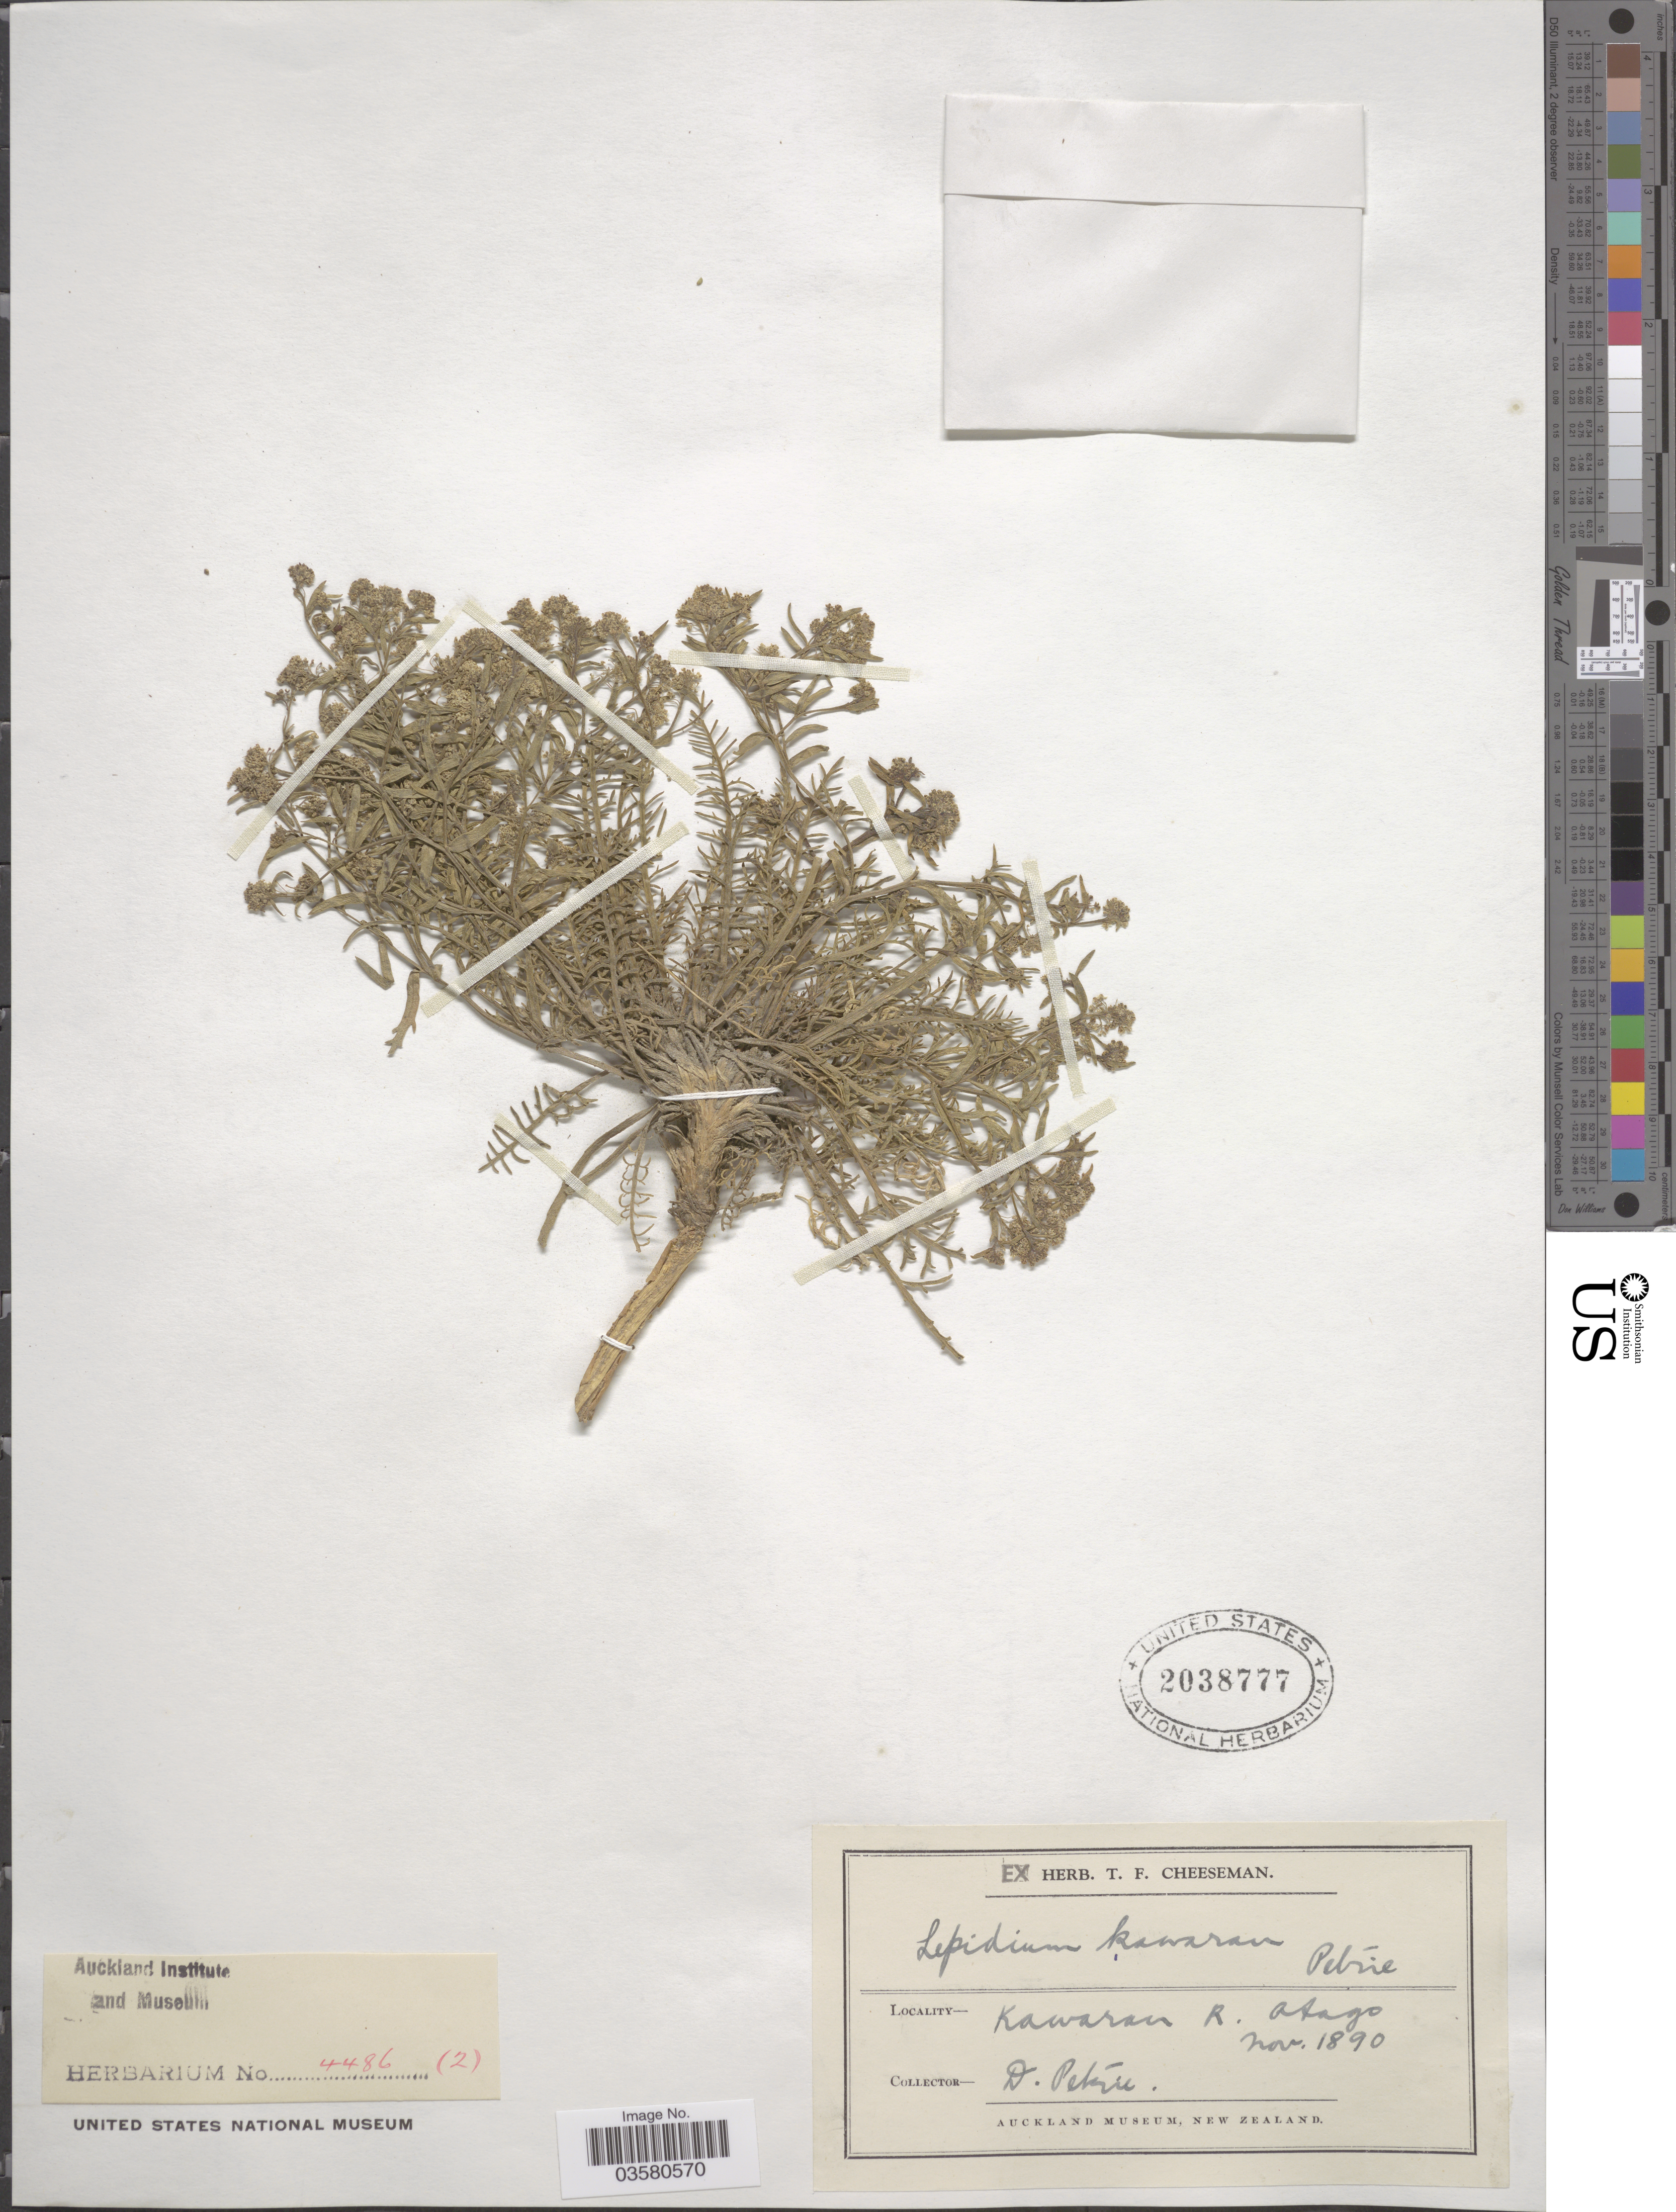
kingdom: Plantae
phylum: Tracheophyta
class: Magnoliopsida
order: Brassicales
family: Brassicaceae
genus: Lepidium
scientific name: Lepidium kawarau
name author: Petrie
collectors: D. Petrie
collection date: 1890-11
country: New Zealand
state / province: Otago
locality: Kawaran R.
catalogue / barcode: US 2038777